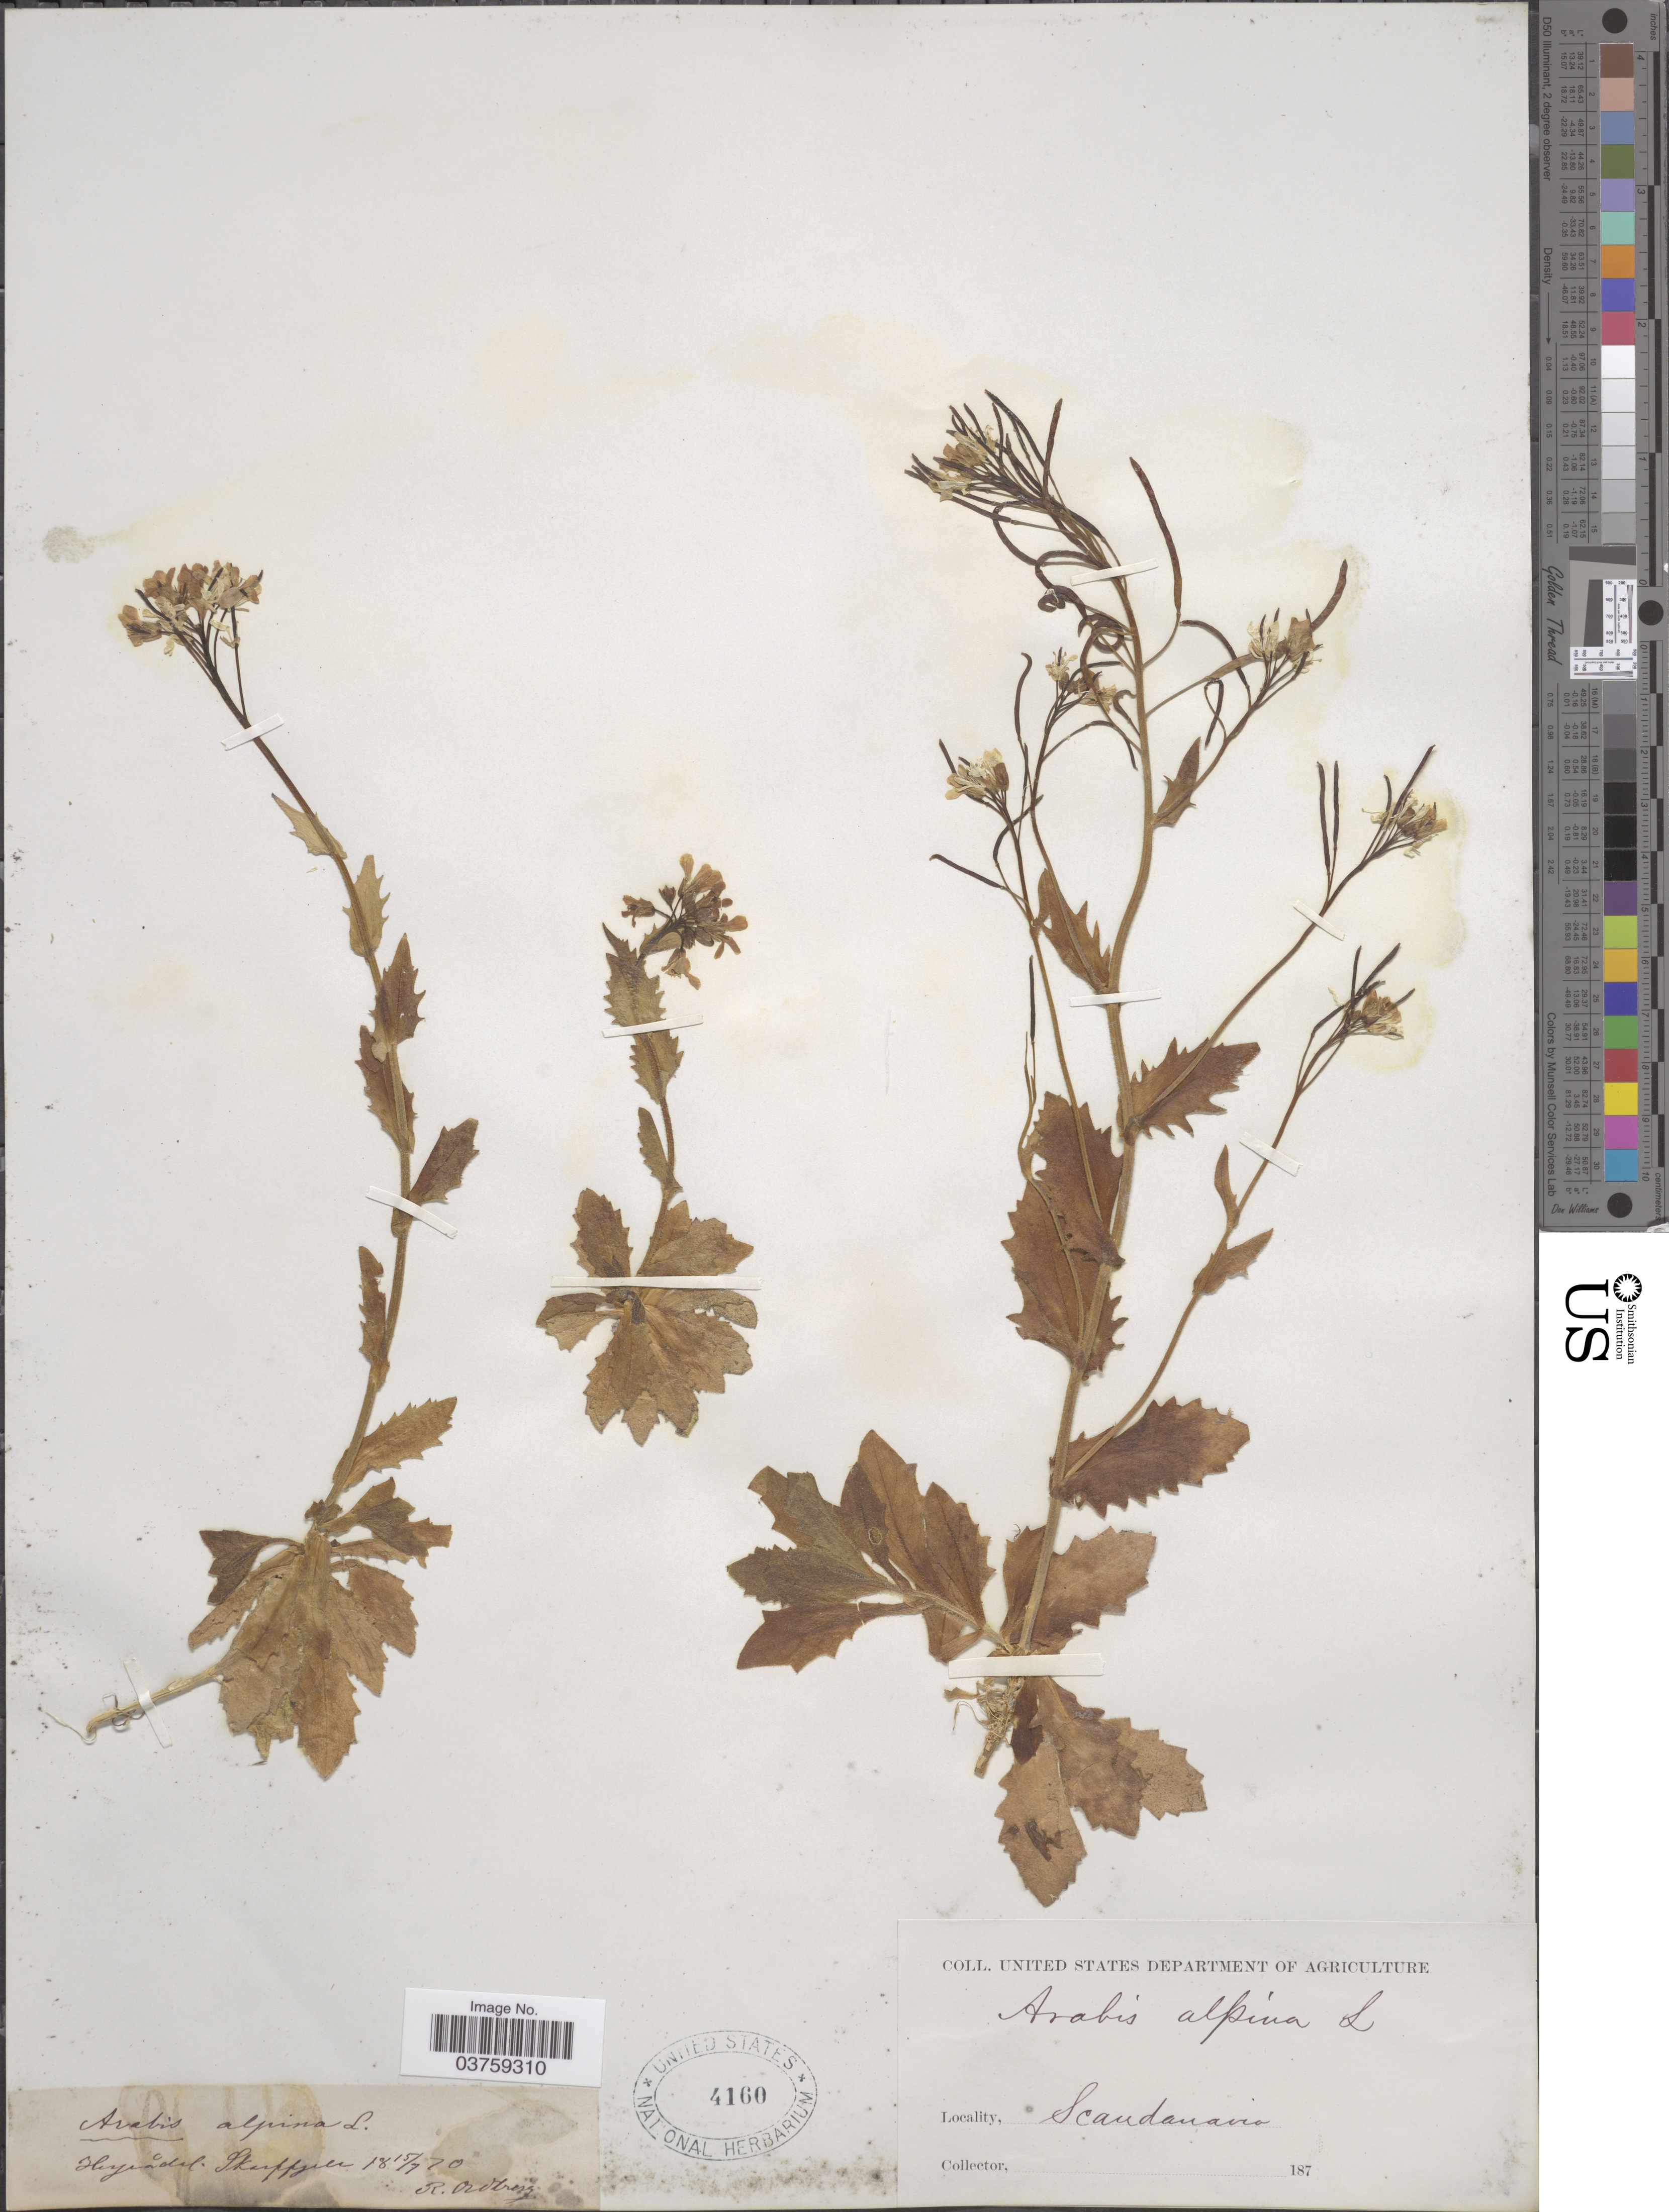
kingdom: Plantae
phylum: Tracheophyta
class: Magnoliopsida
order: Brassicales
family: Brassicaceae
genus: Arabis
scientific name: Arabis alpina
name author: L.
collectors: R. Oldberg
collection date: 1870-07-15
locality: Heynådl, Skarffyen. [interpreted] Scandinavia.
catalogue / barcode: US 4160